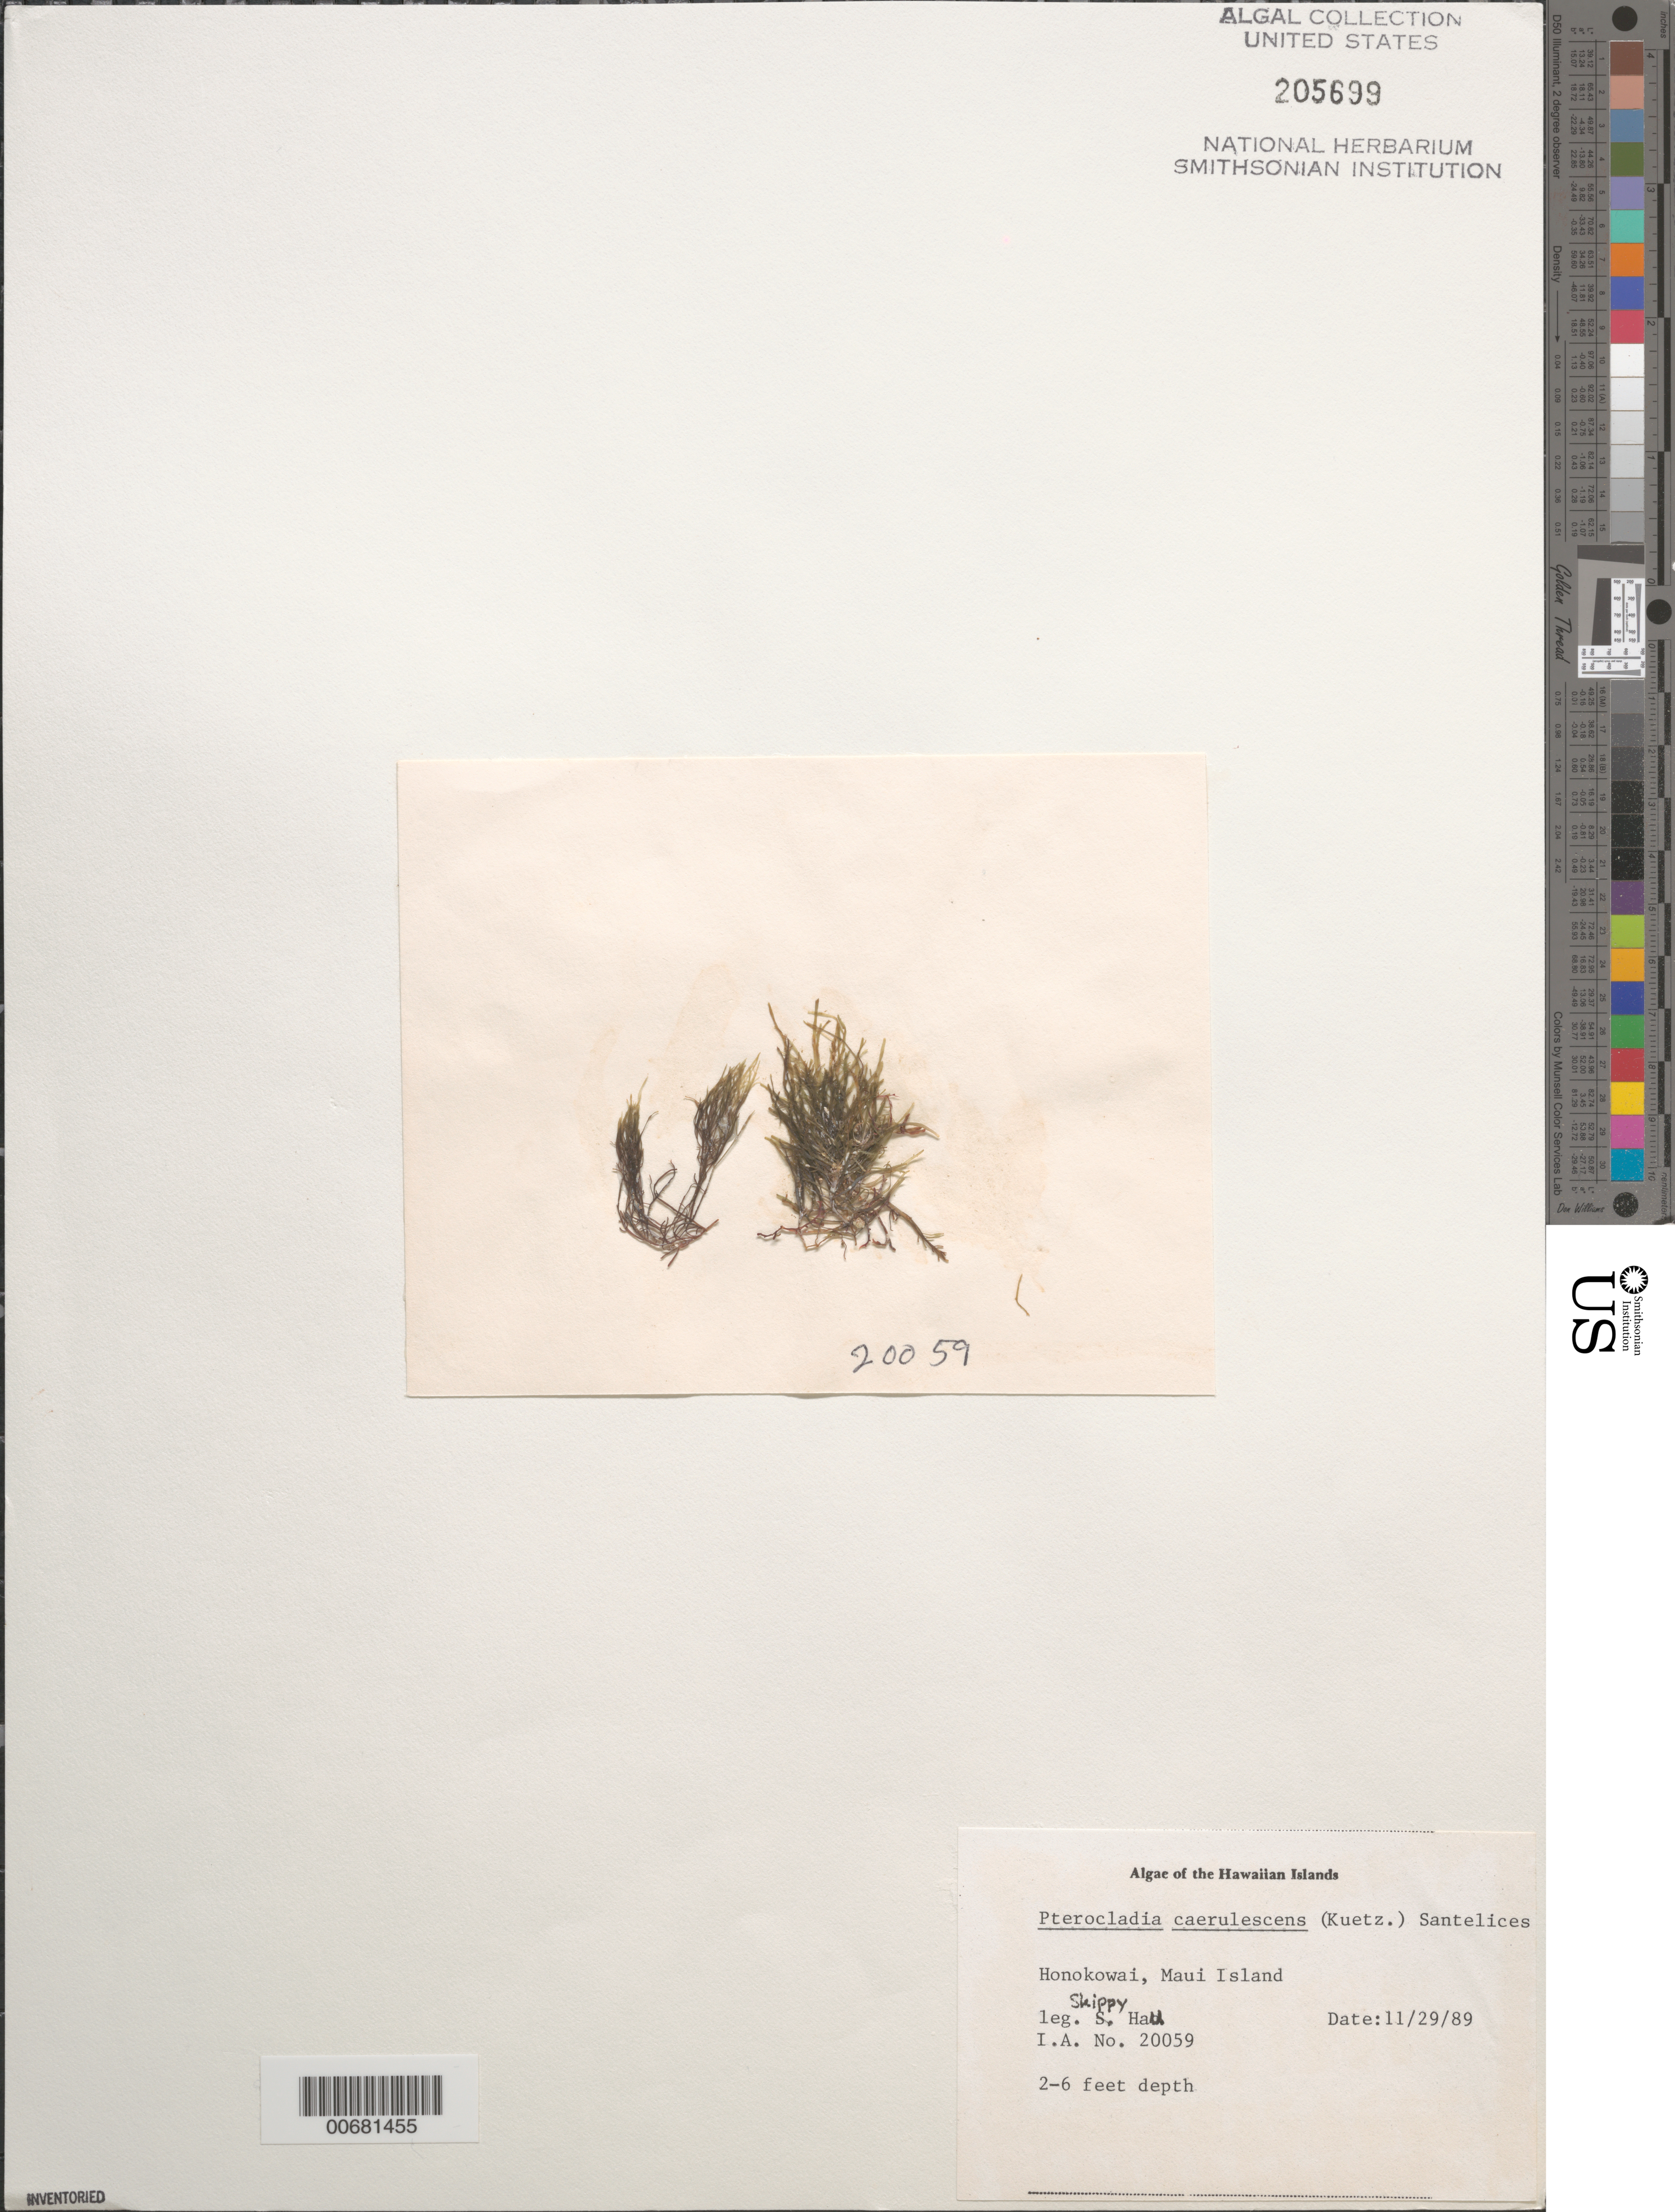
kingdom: Plantae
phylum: Rhodophyta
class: Florideophyceae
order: Gelidiales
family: Pterocladiaceae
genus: Pterocladiella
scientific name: Pterocladiella caerulescens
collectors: S. Hau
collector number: IAA 20059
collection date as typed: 29 Nov 1989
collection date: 1898-11-29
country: United States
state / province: Hawaii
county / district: Maui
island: Maui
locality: Honokowai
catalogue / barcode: US 205699